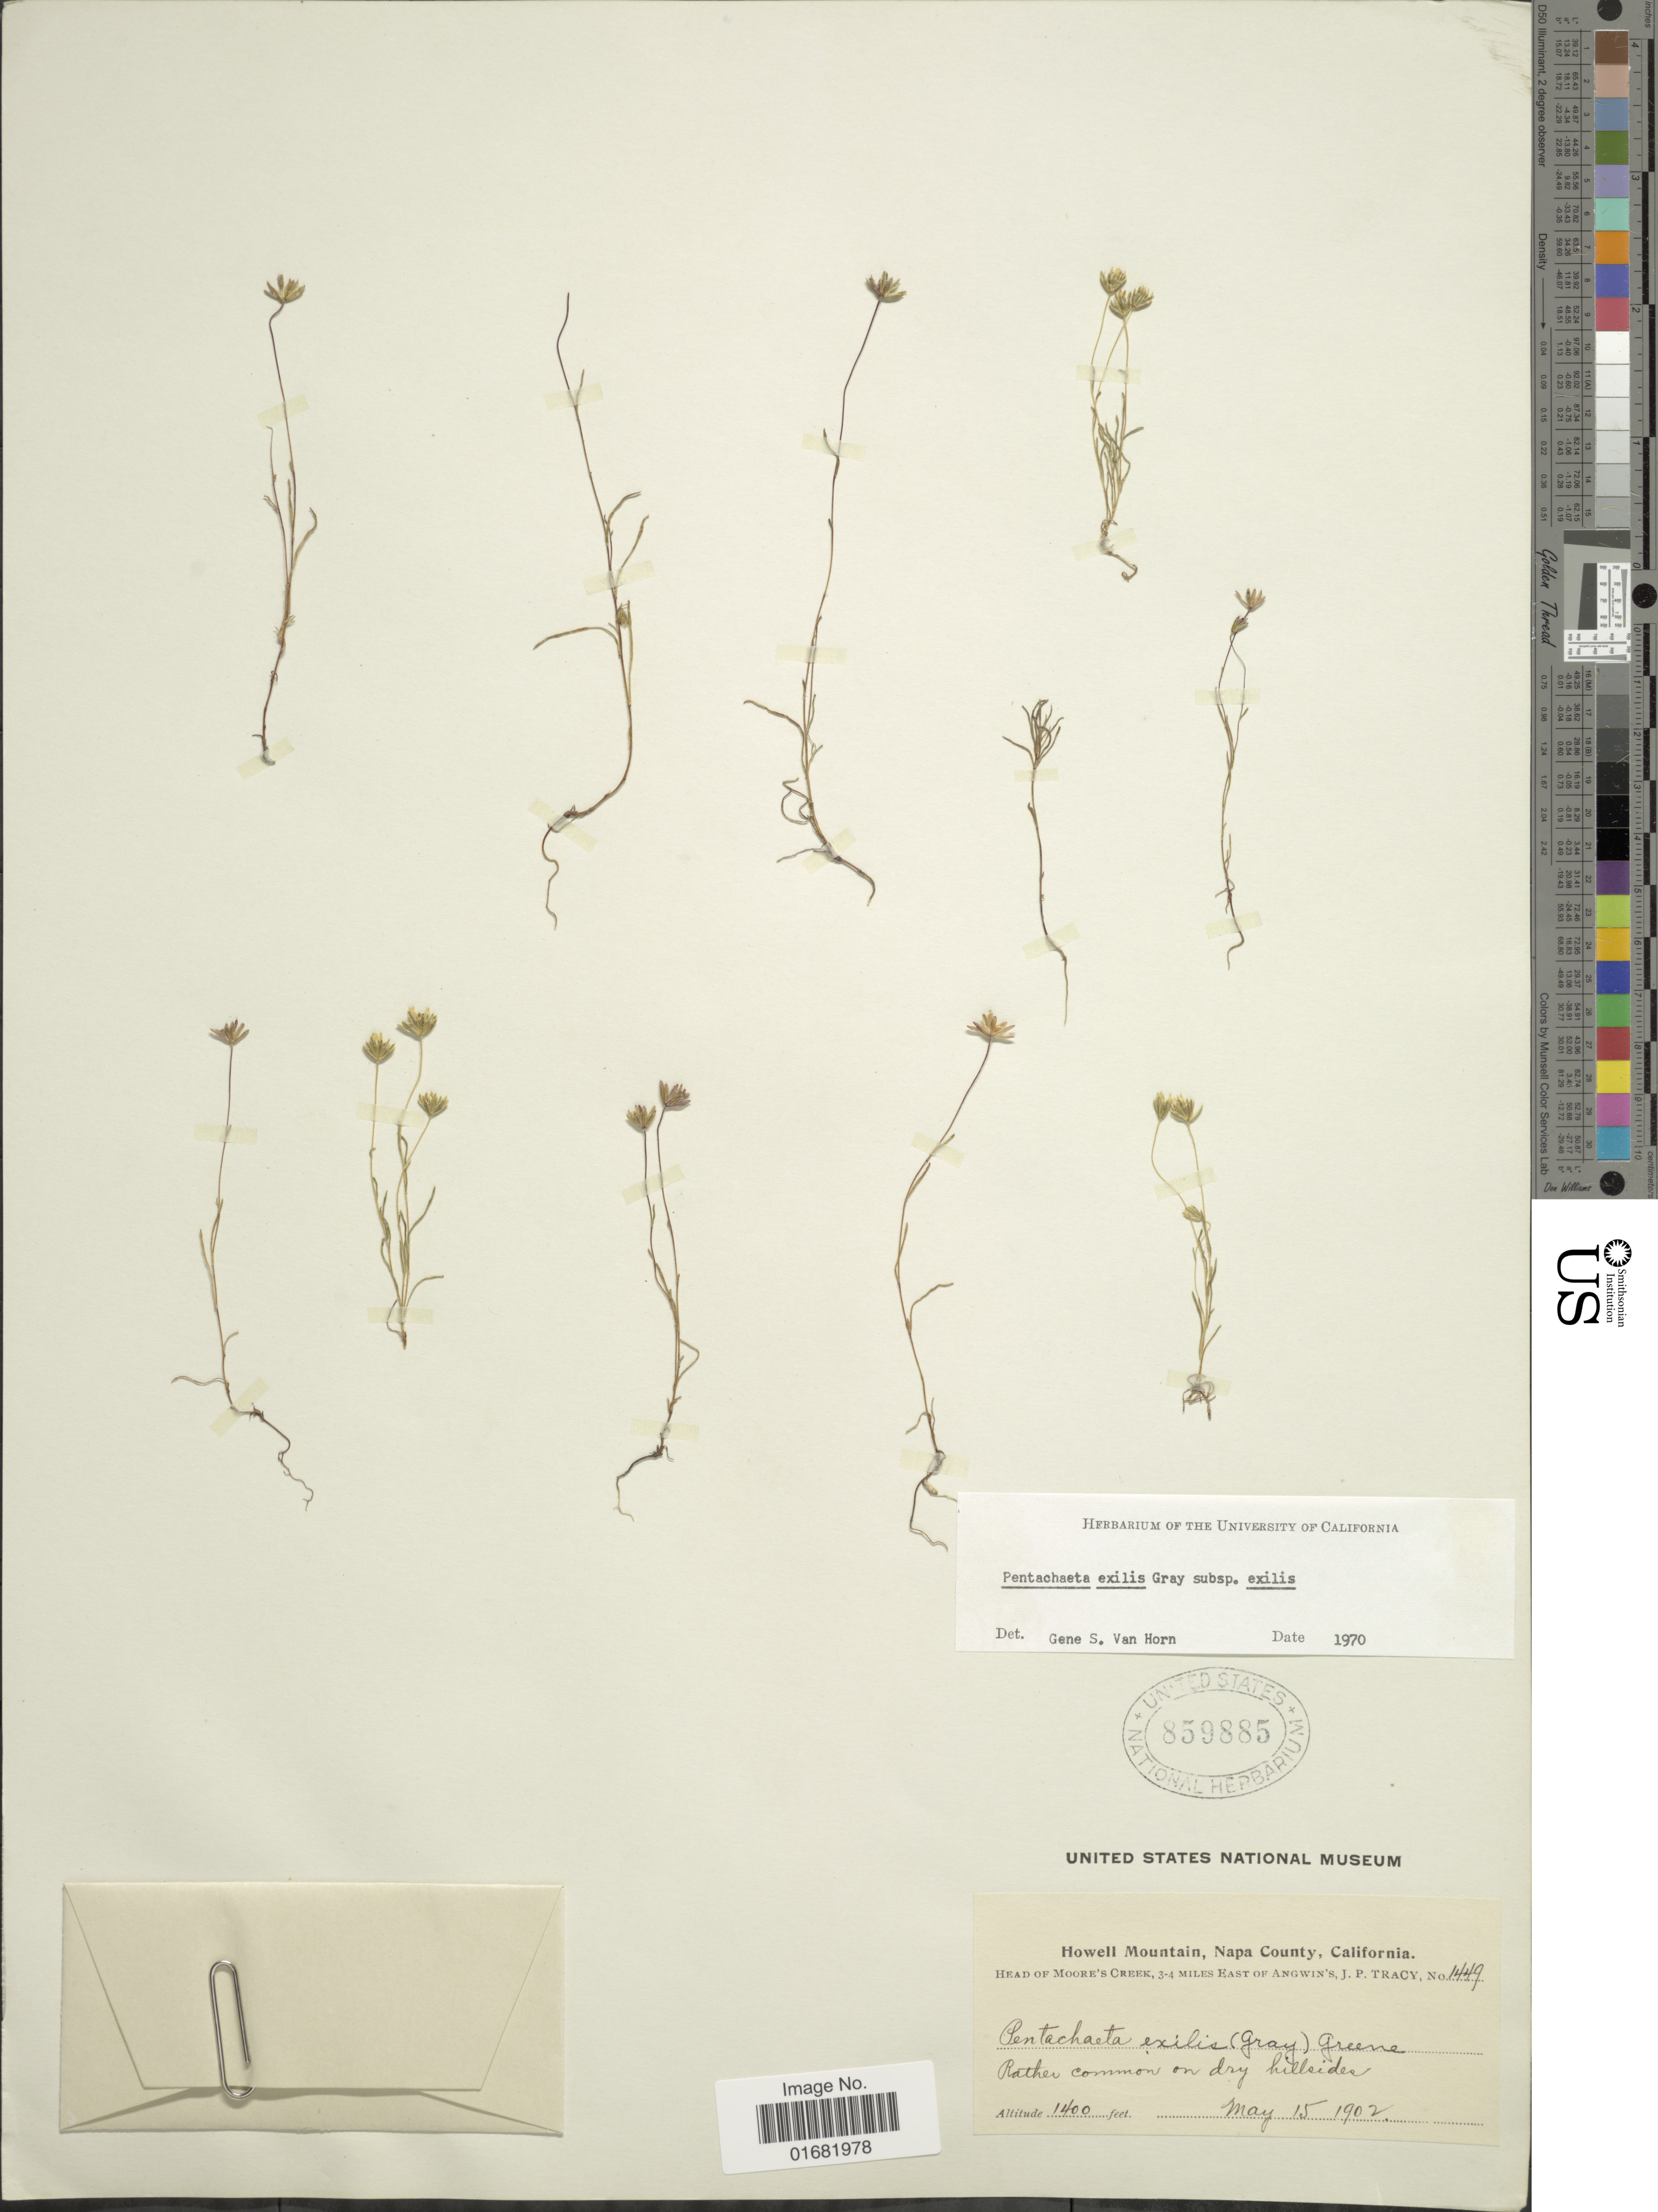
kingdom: Plantae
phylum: Tracheophyta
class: Magnoliopsida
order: Asterales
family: Asteraceae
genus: Pentachaeta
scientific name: Pentachaeta exilis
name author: A. Gray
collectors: J. Tracy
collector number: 1449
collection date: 1902-05-15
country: United States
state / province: California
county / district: Napa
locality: Howell Mountain, Napa County. Head of Moore's Creek, 3-4 miles East of Angwin's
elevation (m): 427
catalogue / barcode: US 859885